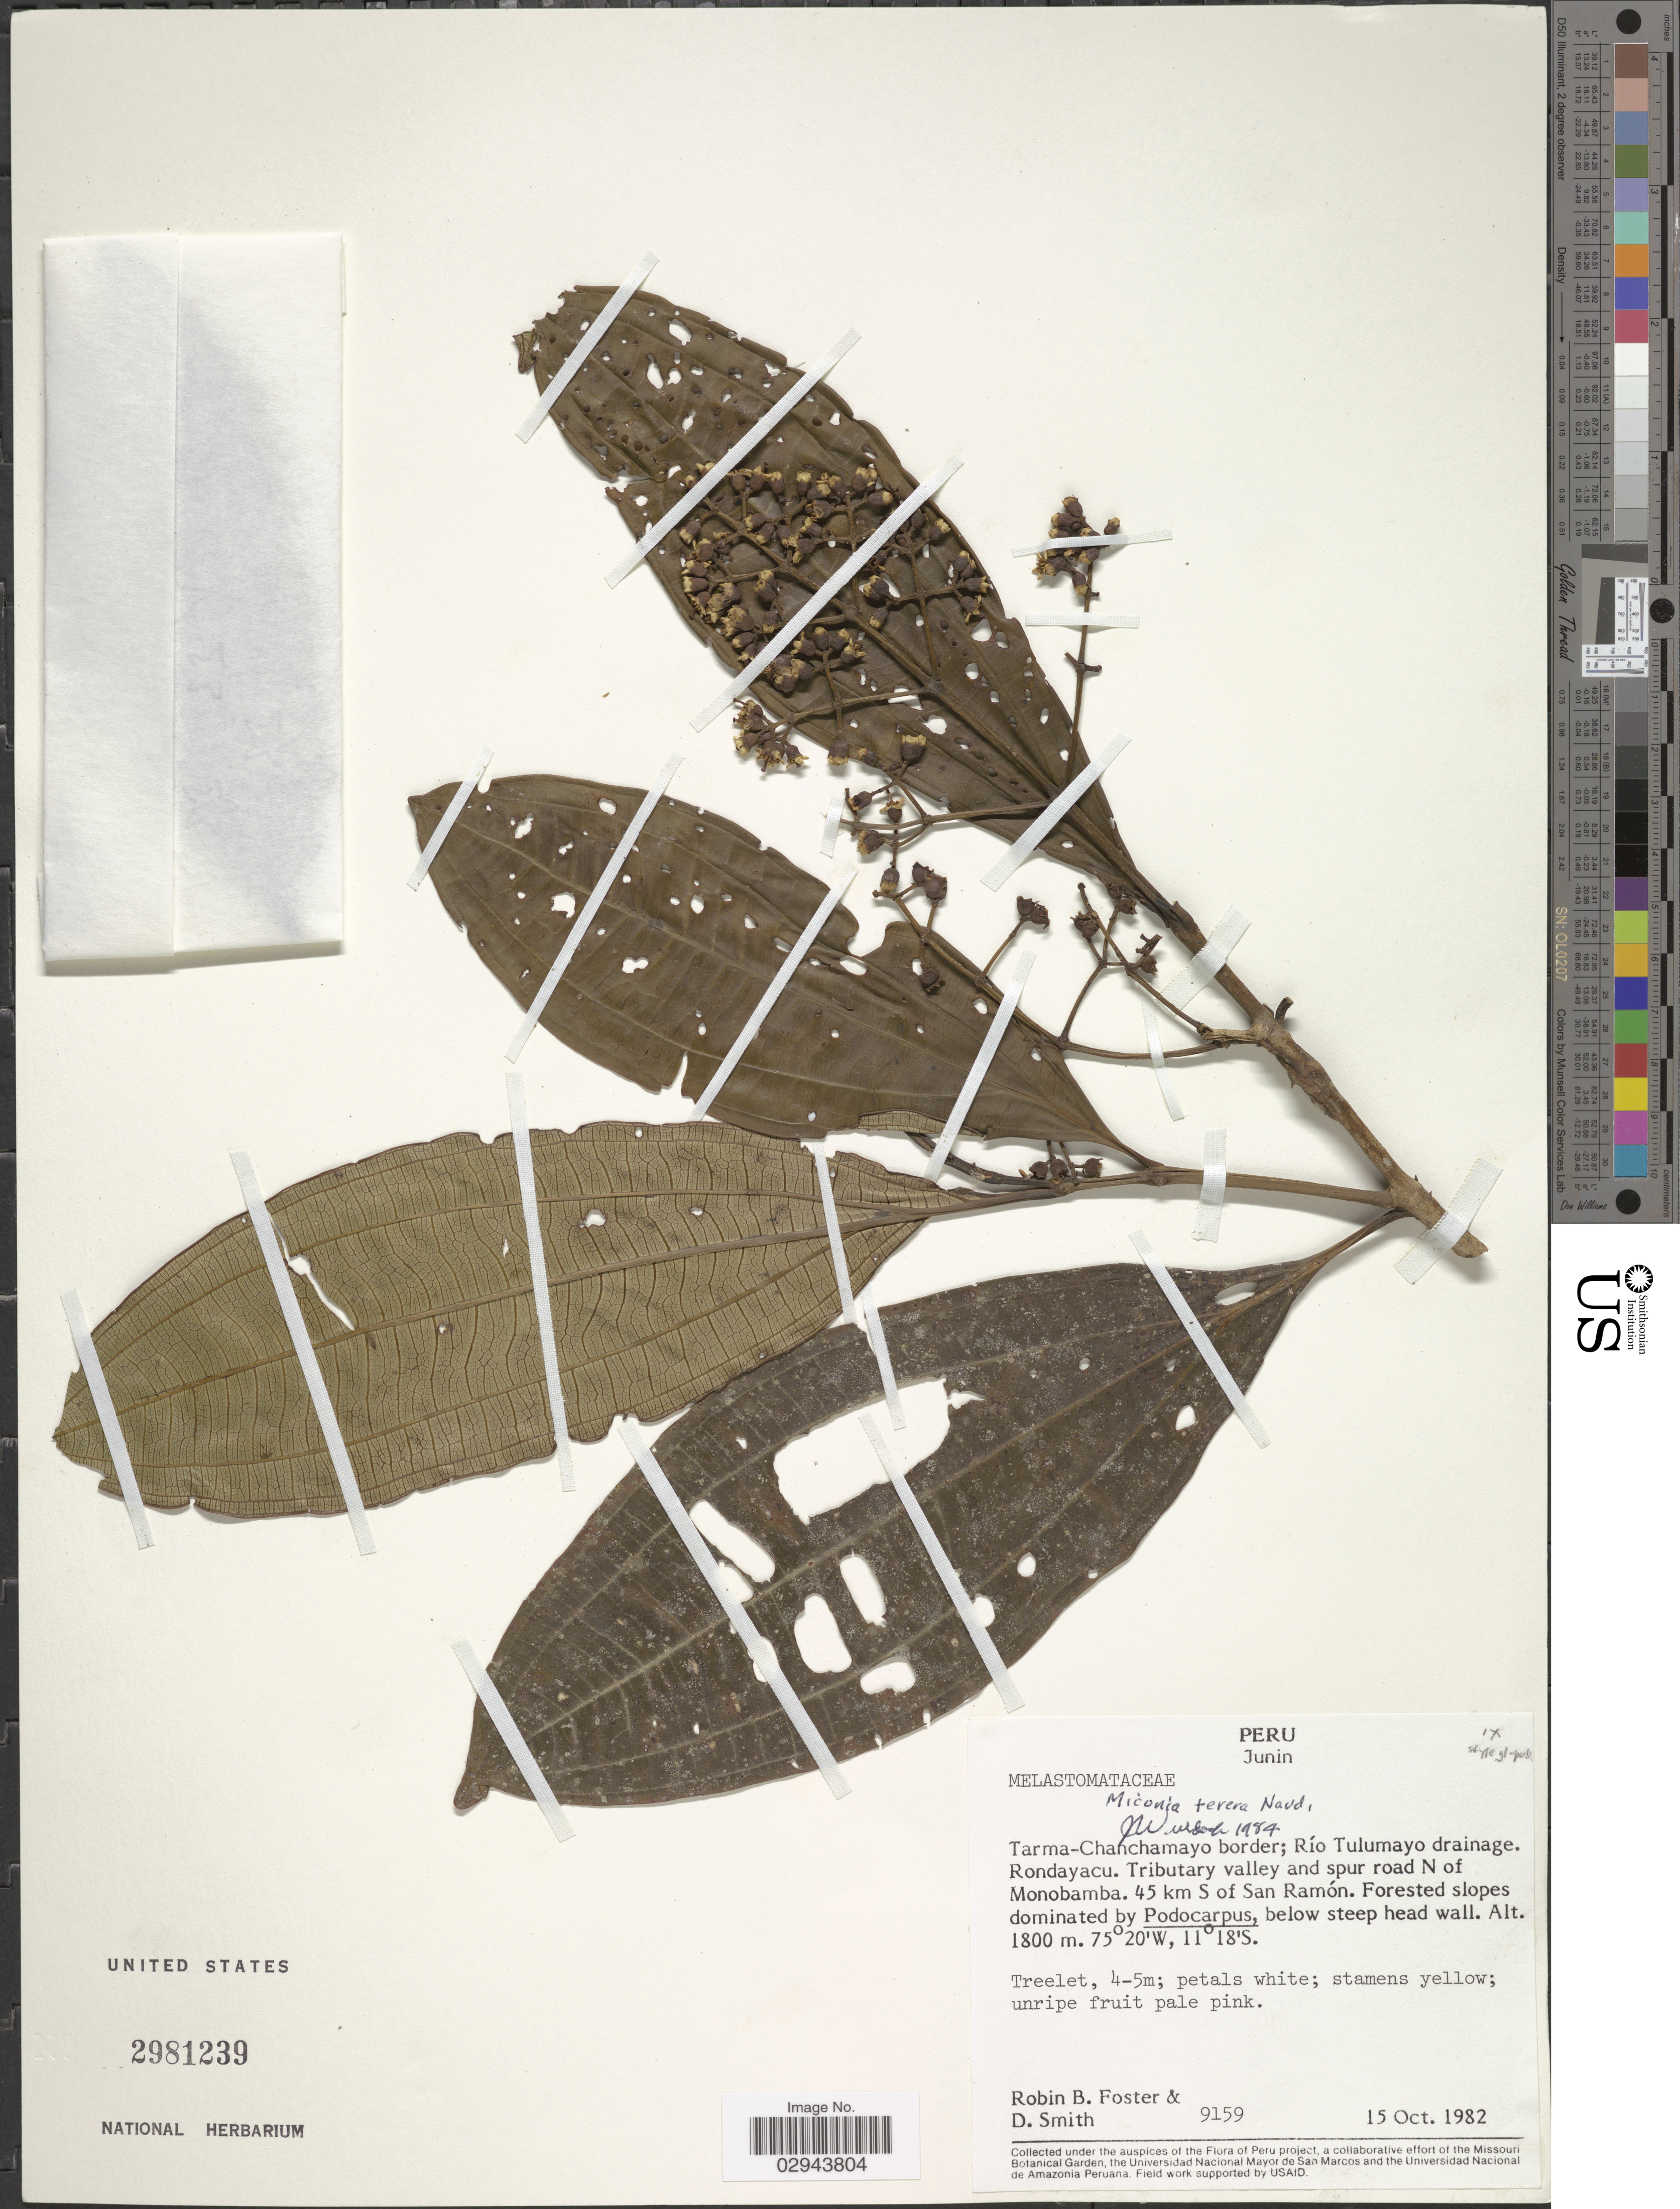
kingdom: Plantae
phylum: Tracheophyta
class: Magnoliopsida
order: Myrtales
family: Melastomataceae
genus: Miconia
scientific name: Miconia terera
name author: Naudin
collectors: R. B. Foster & D. Smith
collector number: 9159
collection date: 1982-10-15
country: Peru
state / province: Junín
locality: Tarma-Chanchamayo border; Río Tulumayo drainage. Rondayacu. Tributary valley and spur road N of Monobamba. 45 km S of San Ramón.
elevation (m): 1800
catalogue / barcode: US 2981239